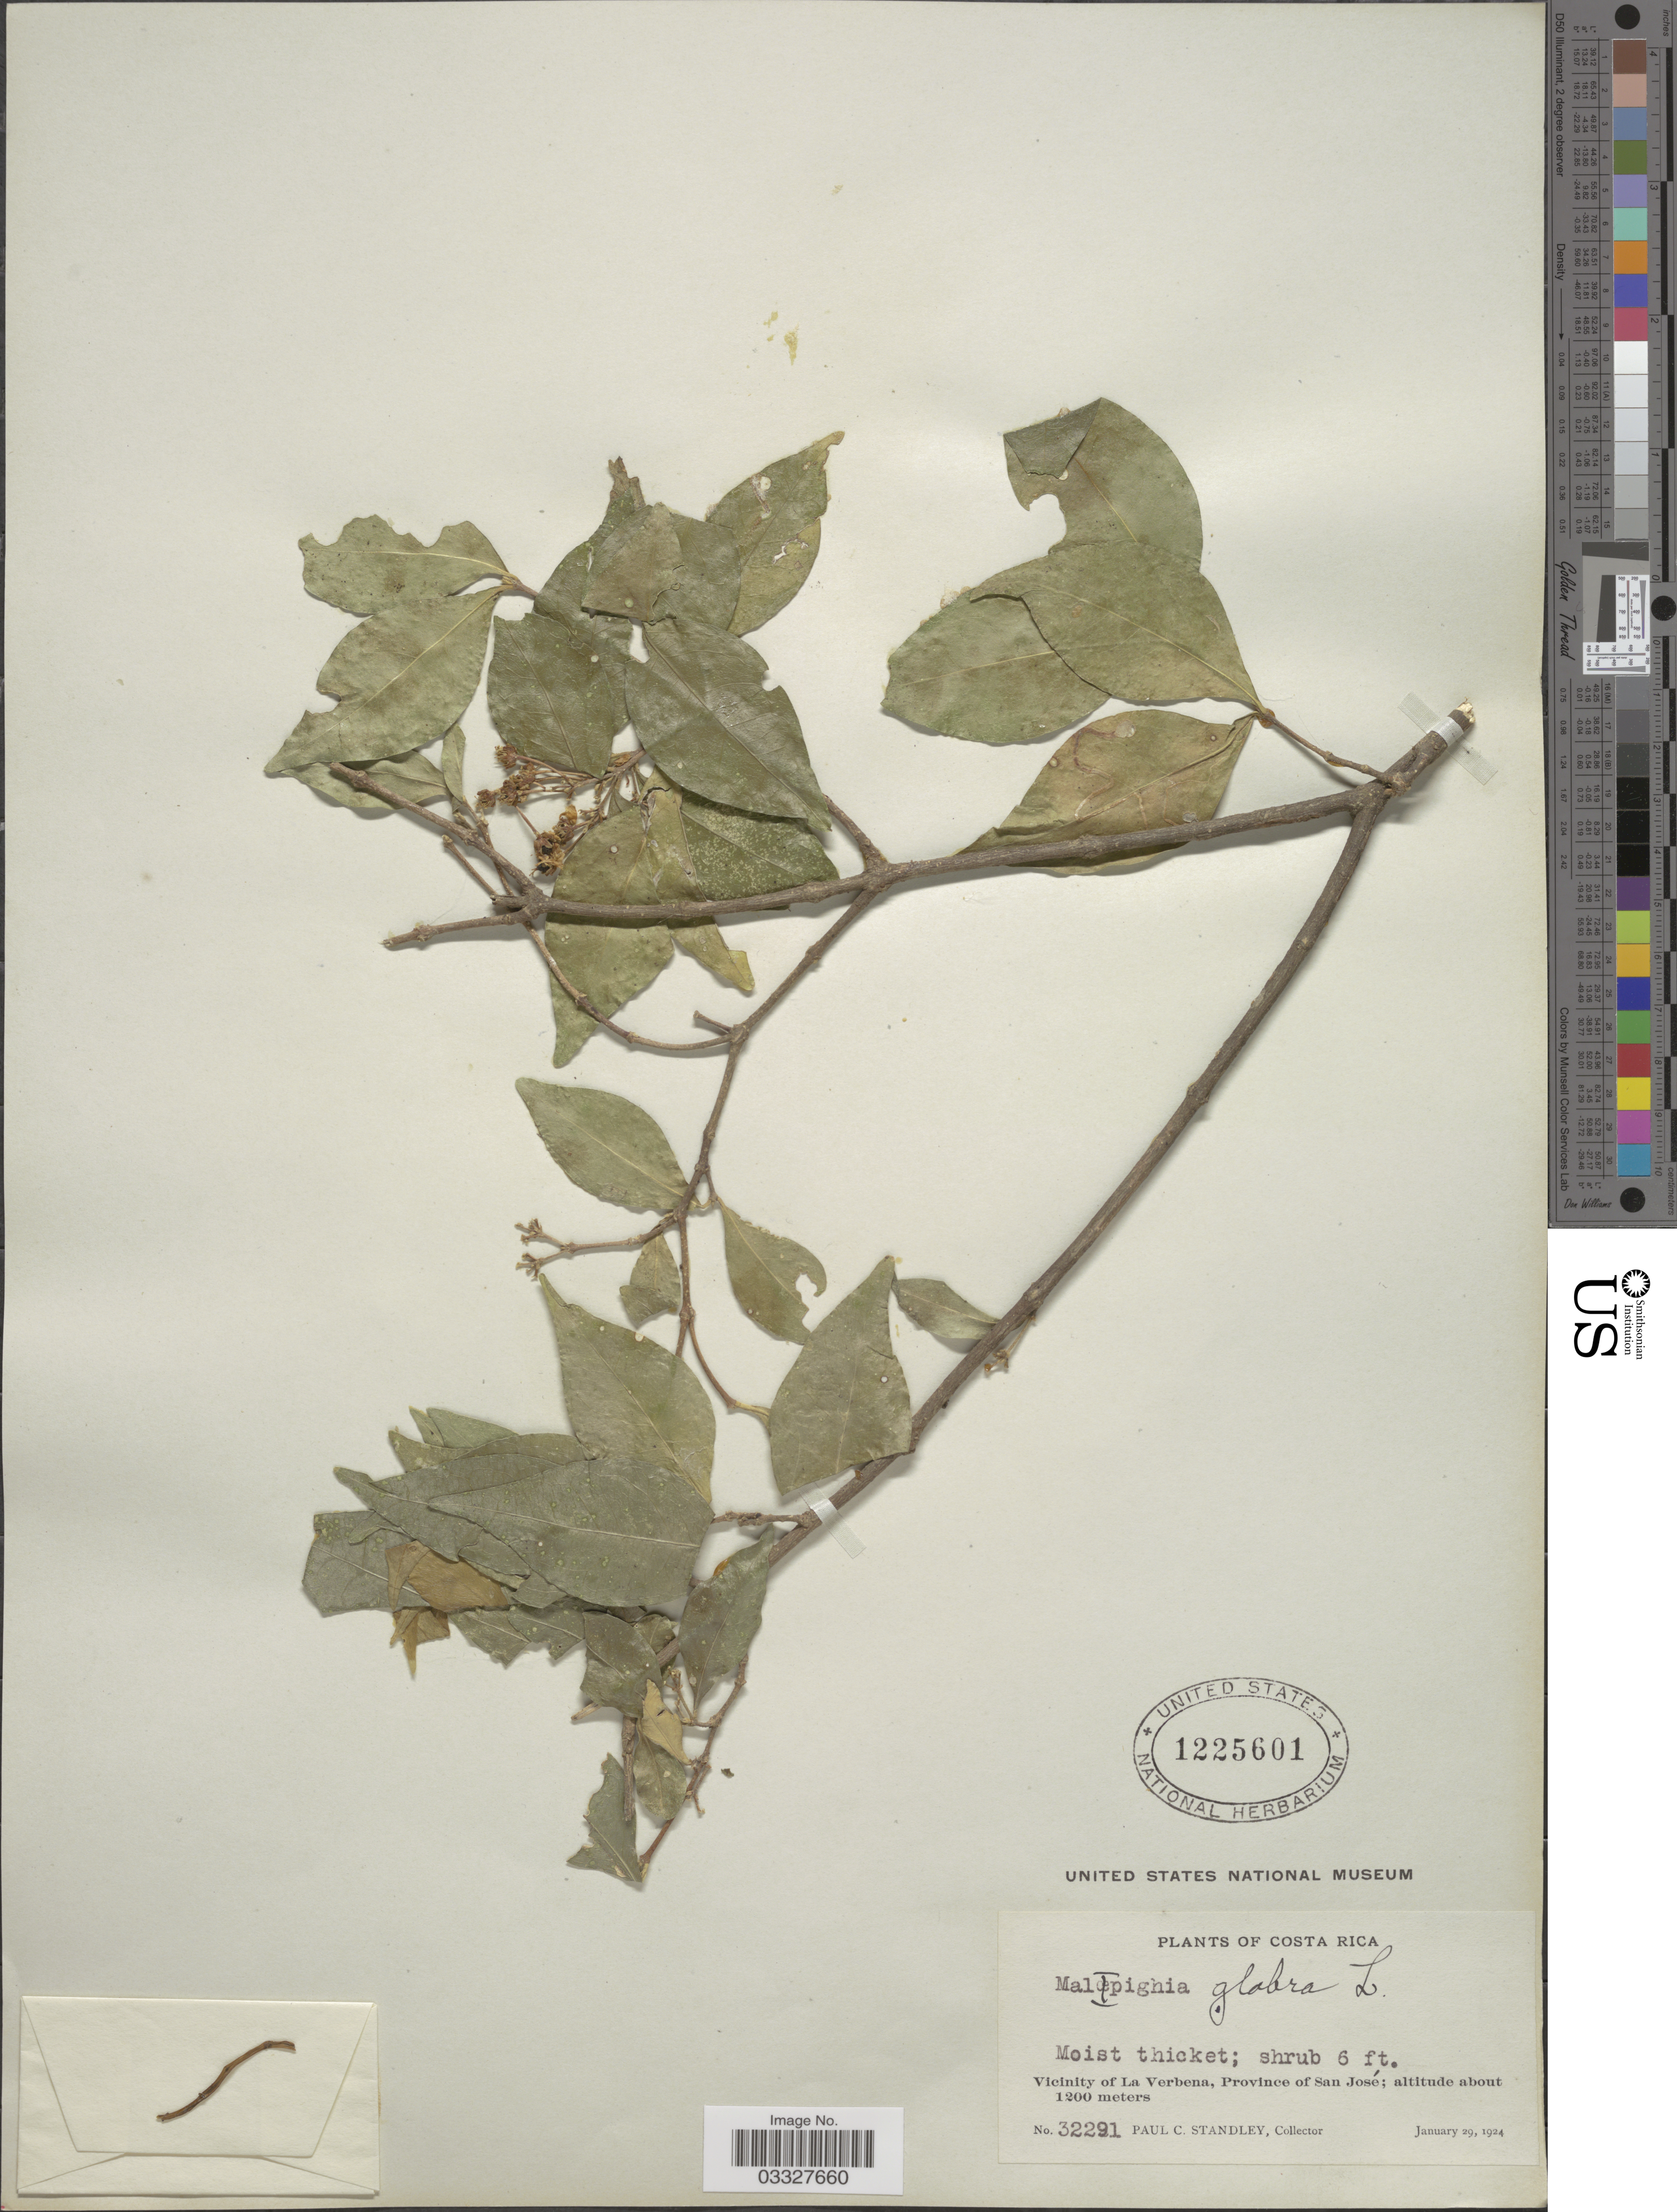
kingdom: Plantae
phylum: Tracheophyta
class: Magnoliopsida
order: Malpighiales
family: Malpighiaceae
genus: Malpighia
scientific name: Malpighia glabra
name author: L.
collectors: P. C. Standley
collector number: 32291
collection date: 1924-01-29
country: Costa Rica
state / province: San José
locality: Vicinity of La Verbena.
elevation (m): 1200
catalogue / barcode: US 1225601